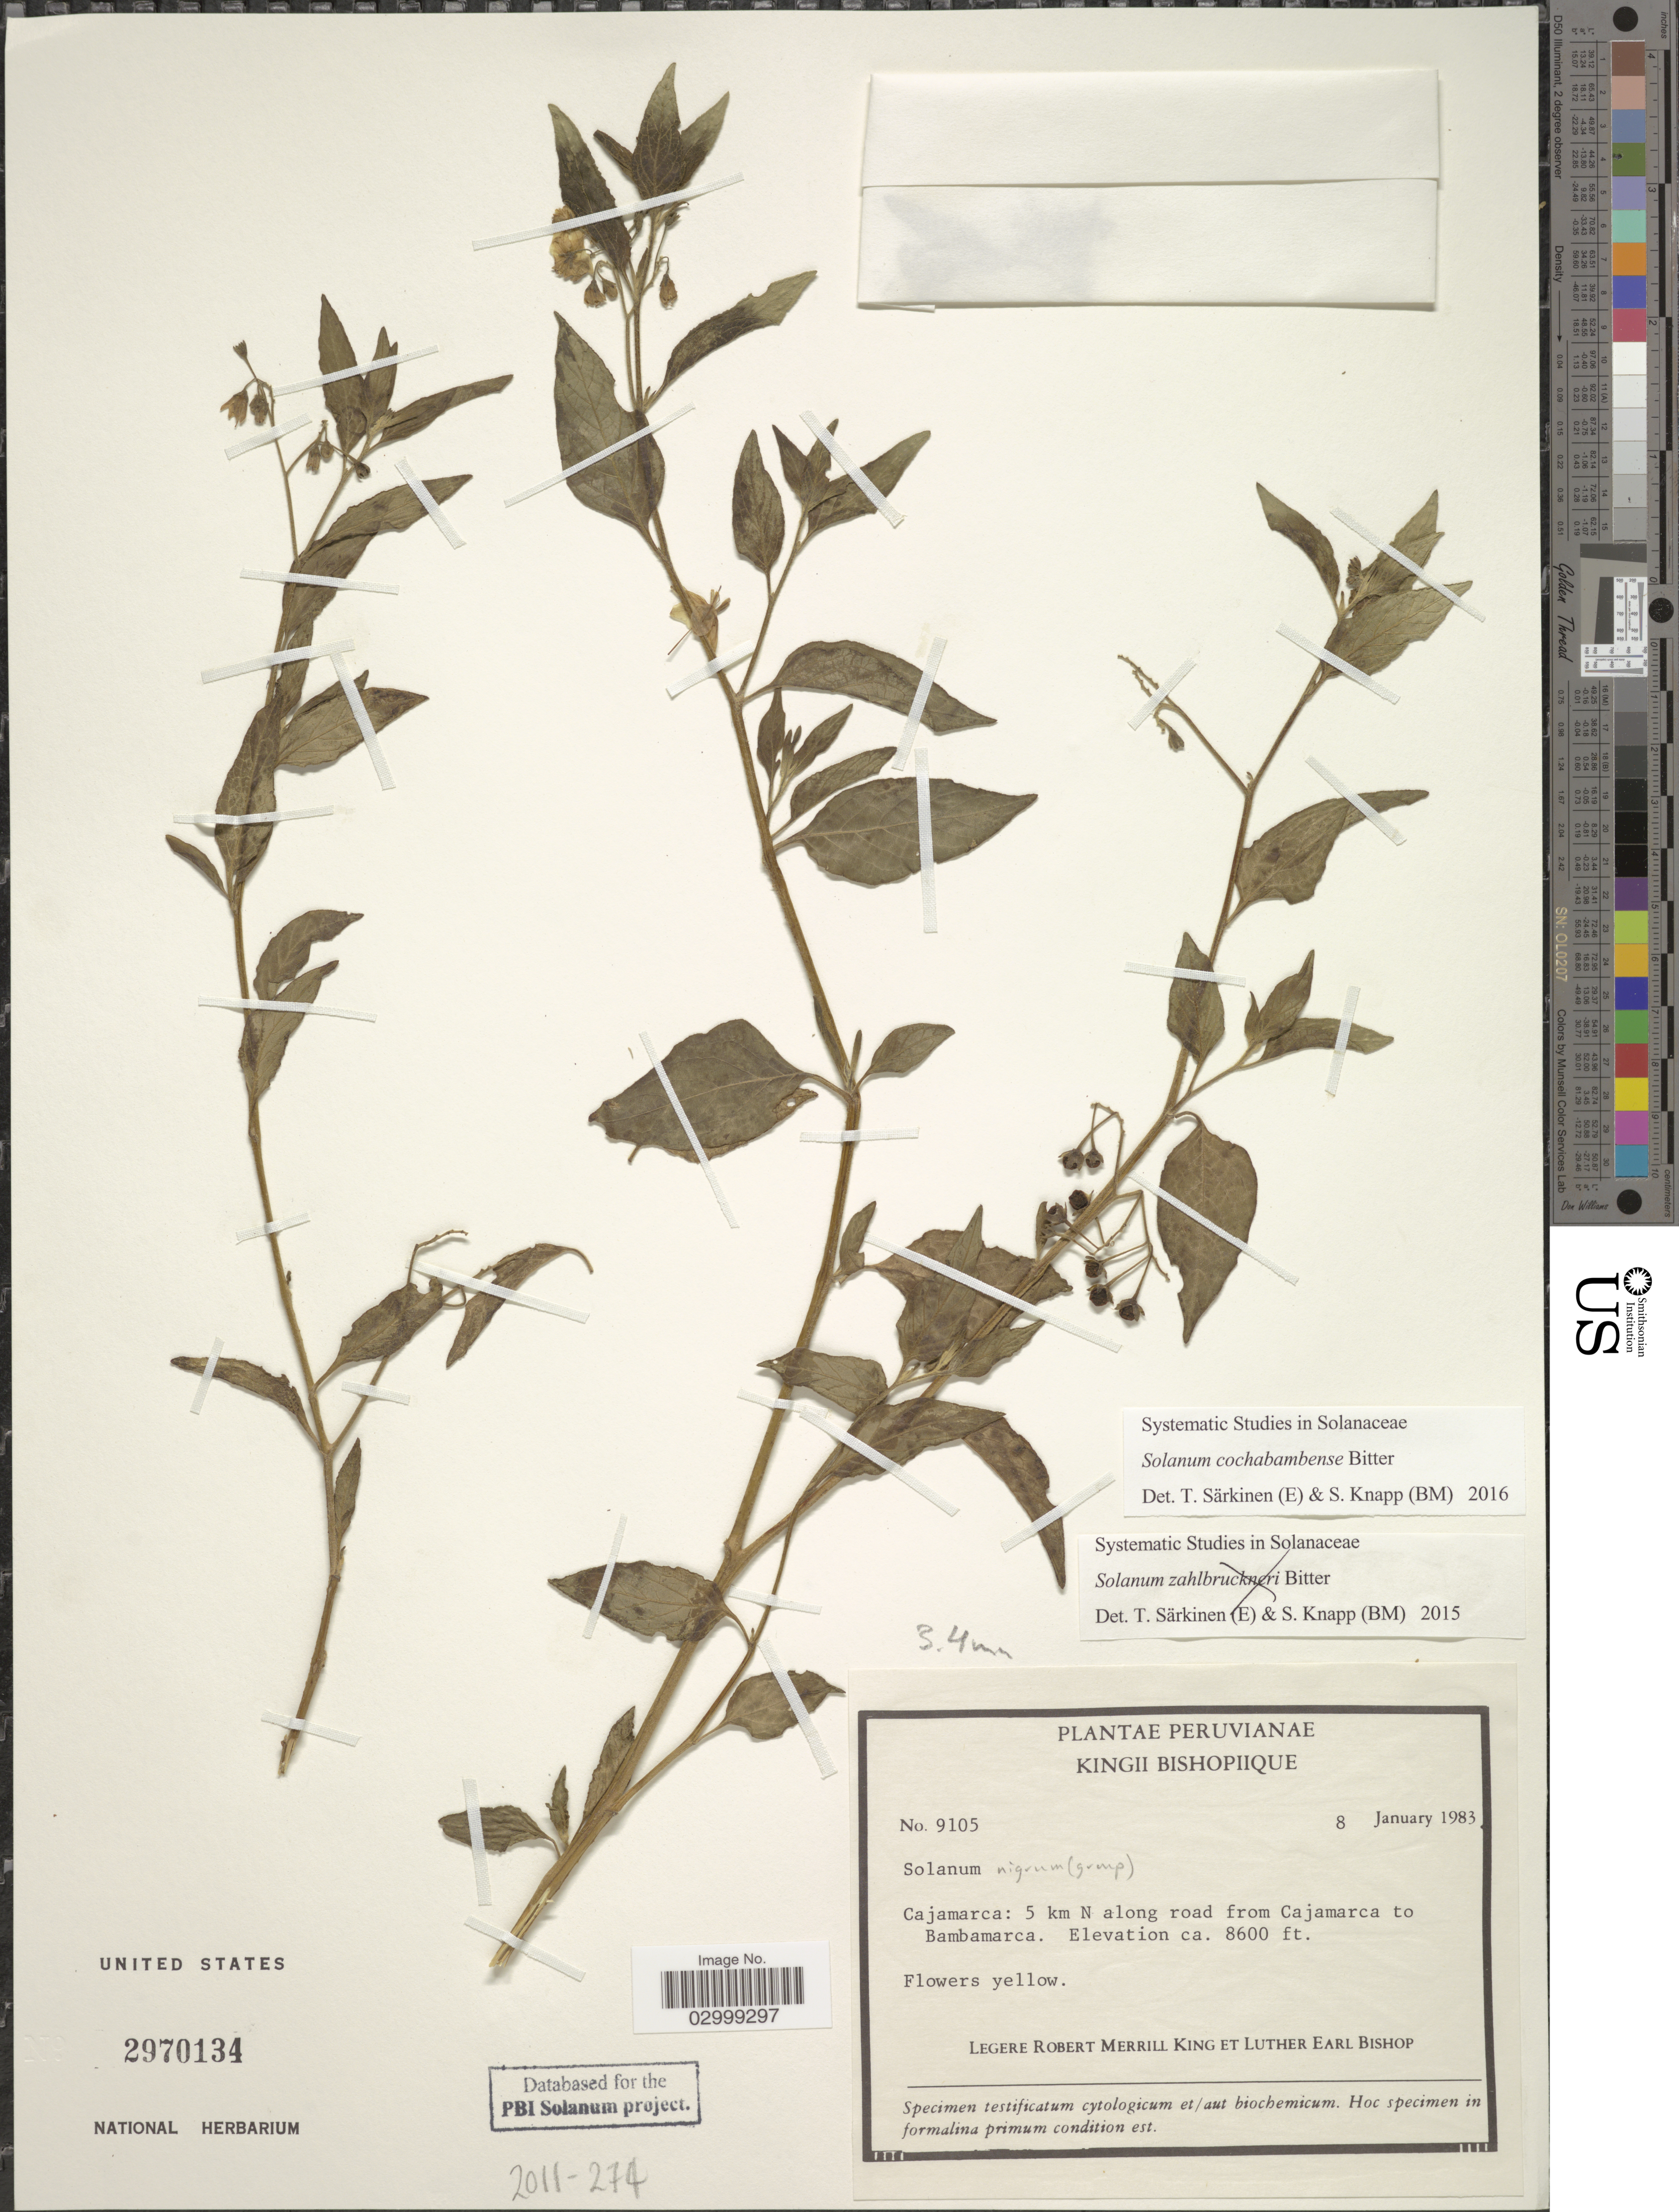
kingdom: Plantae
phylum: Tracheophyta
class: Magnoliopsida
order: Solanales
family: Solanaceae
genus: Solanum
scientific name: Solanum cochabambense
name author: Bitter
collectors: R. M. King & L. E. Bishop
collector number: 9105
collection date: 1983-01-08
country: Peru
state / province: Cajamarca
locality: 5 km N along road from Cajamarca to Bambamarca.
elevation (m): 2621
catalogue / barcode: US 2970134